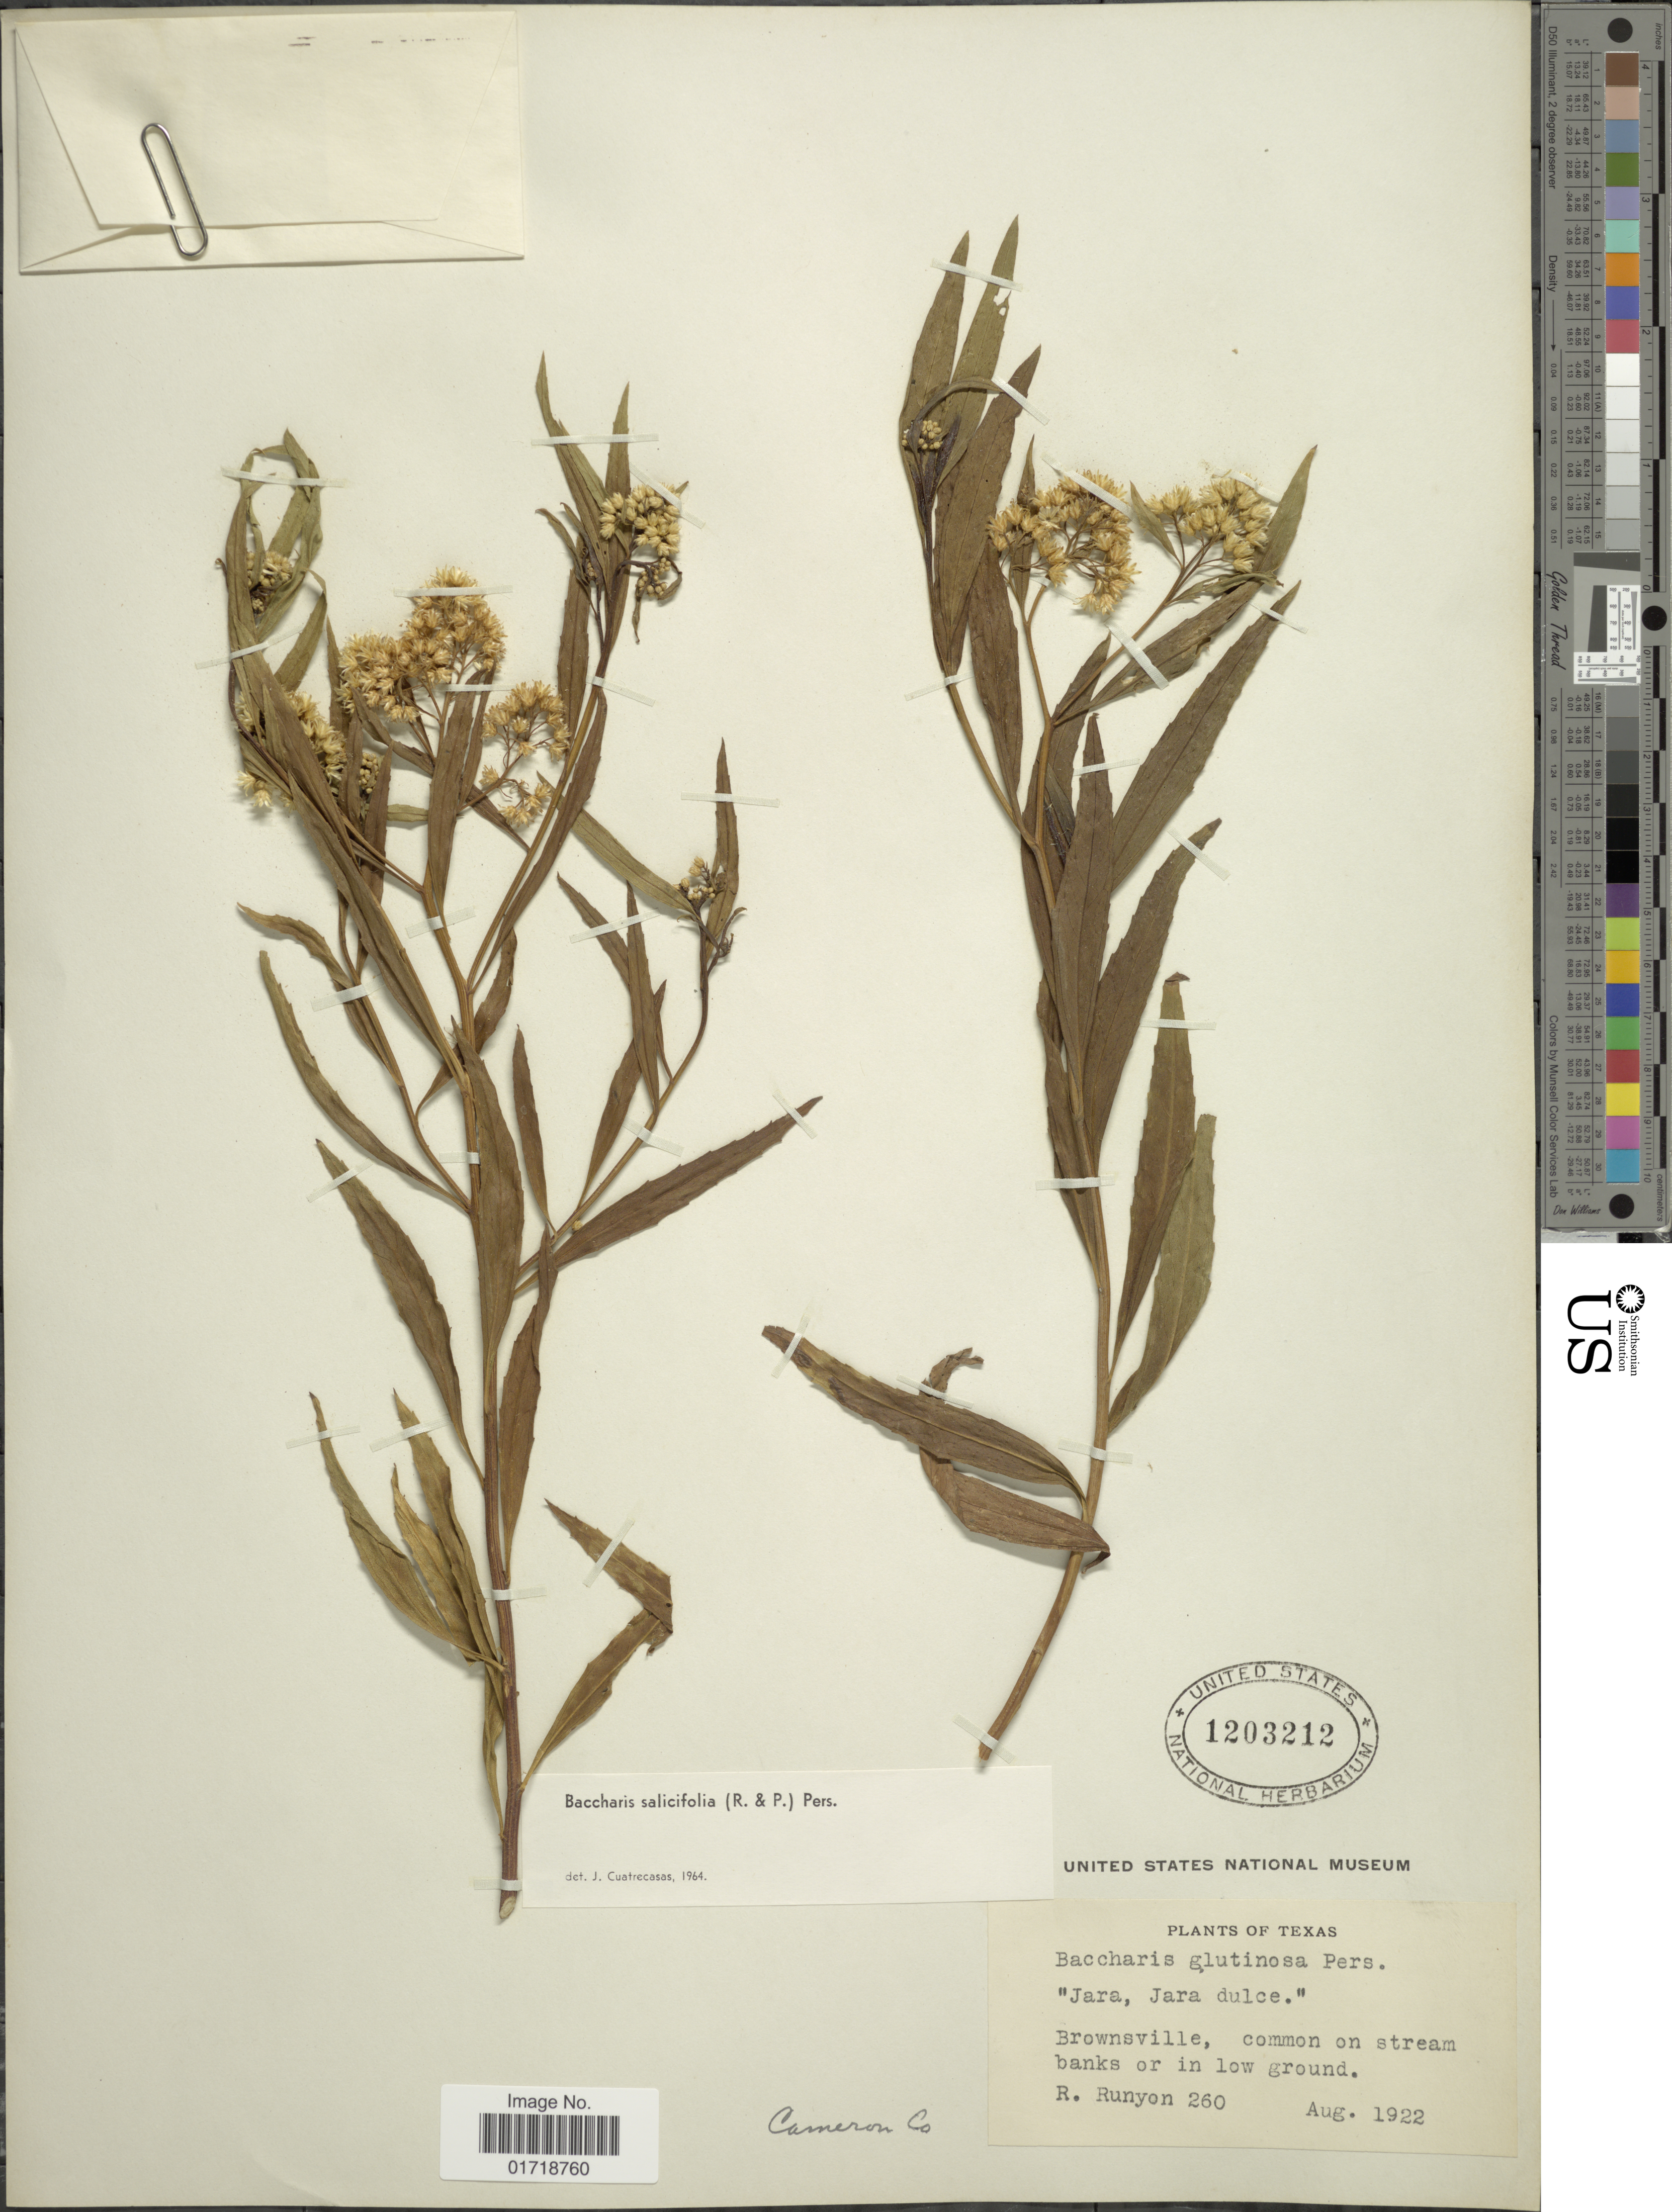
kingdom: Plantae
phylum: Tracheophyta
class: Magnoliopsida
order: Asterales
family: Asteraceae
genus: Baccharis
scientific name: Baccharis glutinosa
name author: Pers.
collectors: R. Runyon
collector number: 260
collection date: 1922-08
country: United States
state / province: Texas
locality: Browsville, Common on stream banks or in low ground.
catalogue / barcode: US 1203212